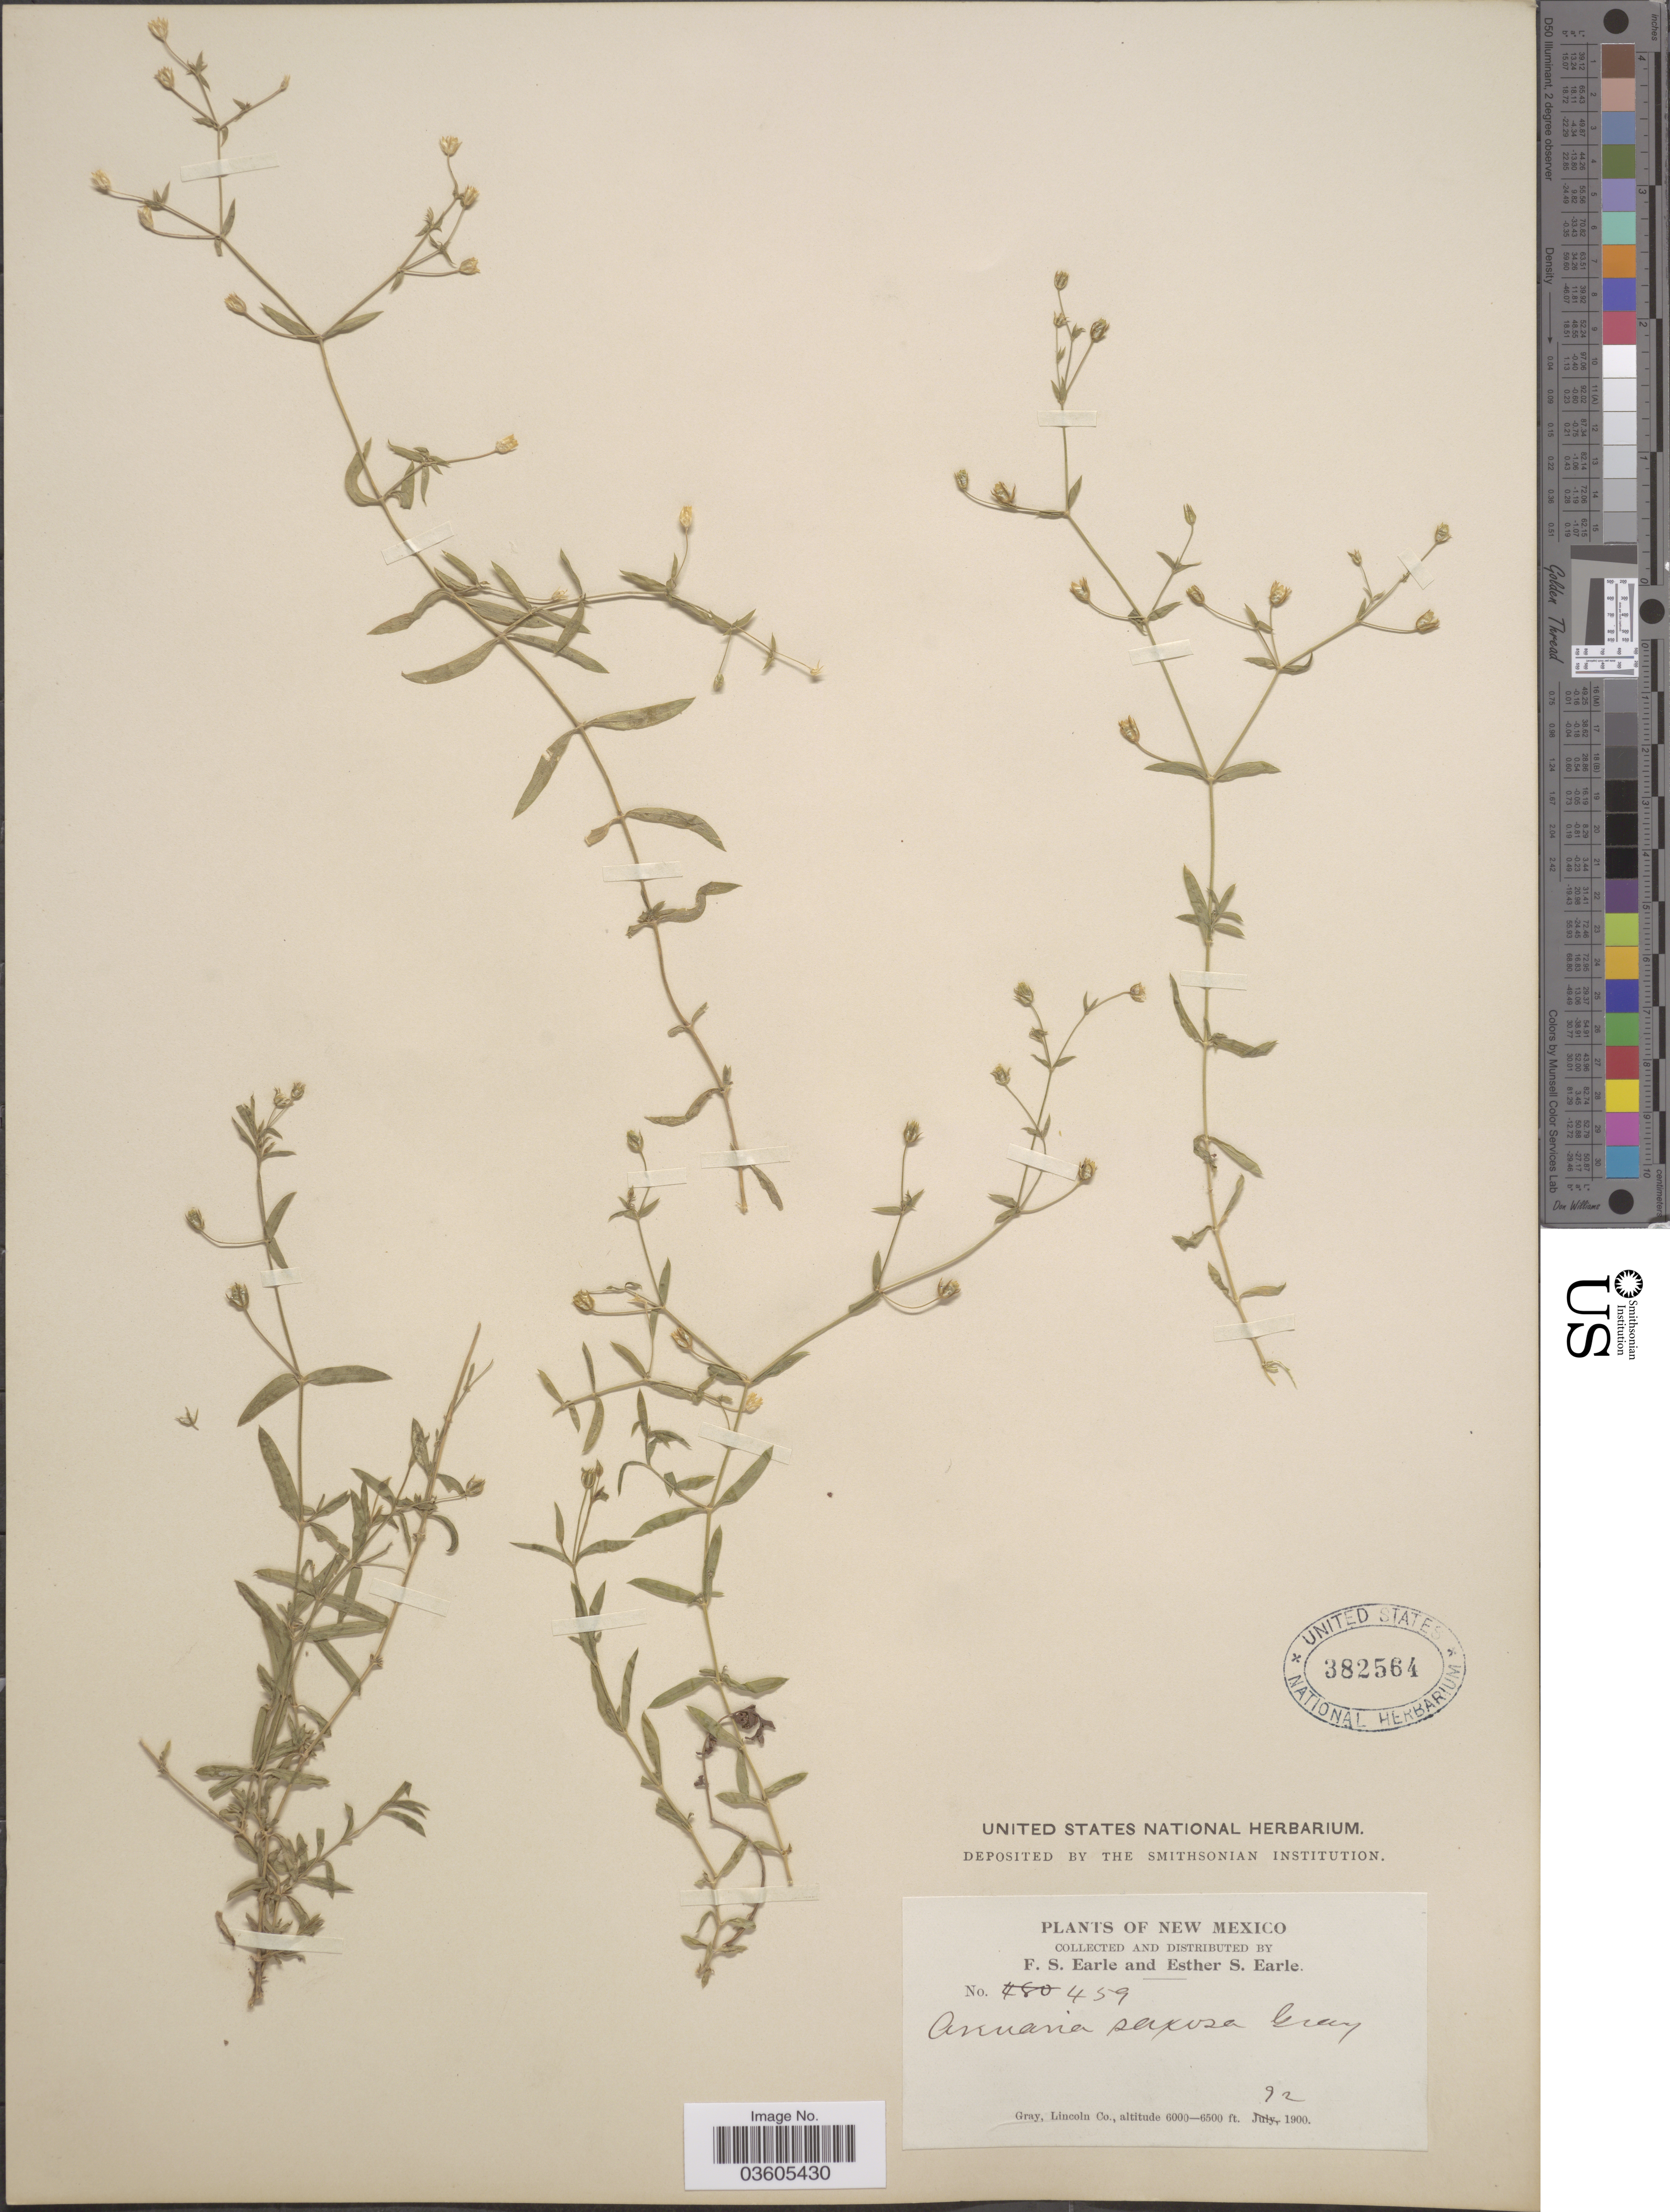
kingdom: Plantae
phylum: Tracheophyta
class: Magnoliopsida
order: Caryophyllales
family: Caryophyllaceae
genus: Arenaria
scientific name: Arenaria confusa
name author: Rydb.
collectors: F. S. Earle & E. S. Earle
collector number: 459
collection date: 1900-07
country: United States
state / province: New Mexico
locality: Gray, Lincoln Co.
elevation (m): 1829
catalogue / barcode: US 382564